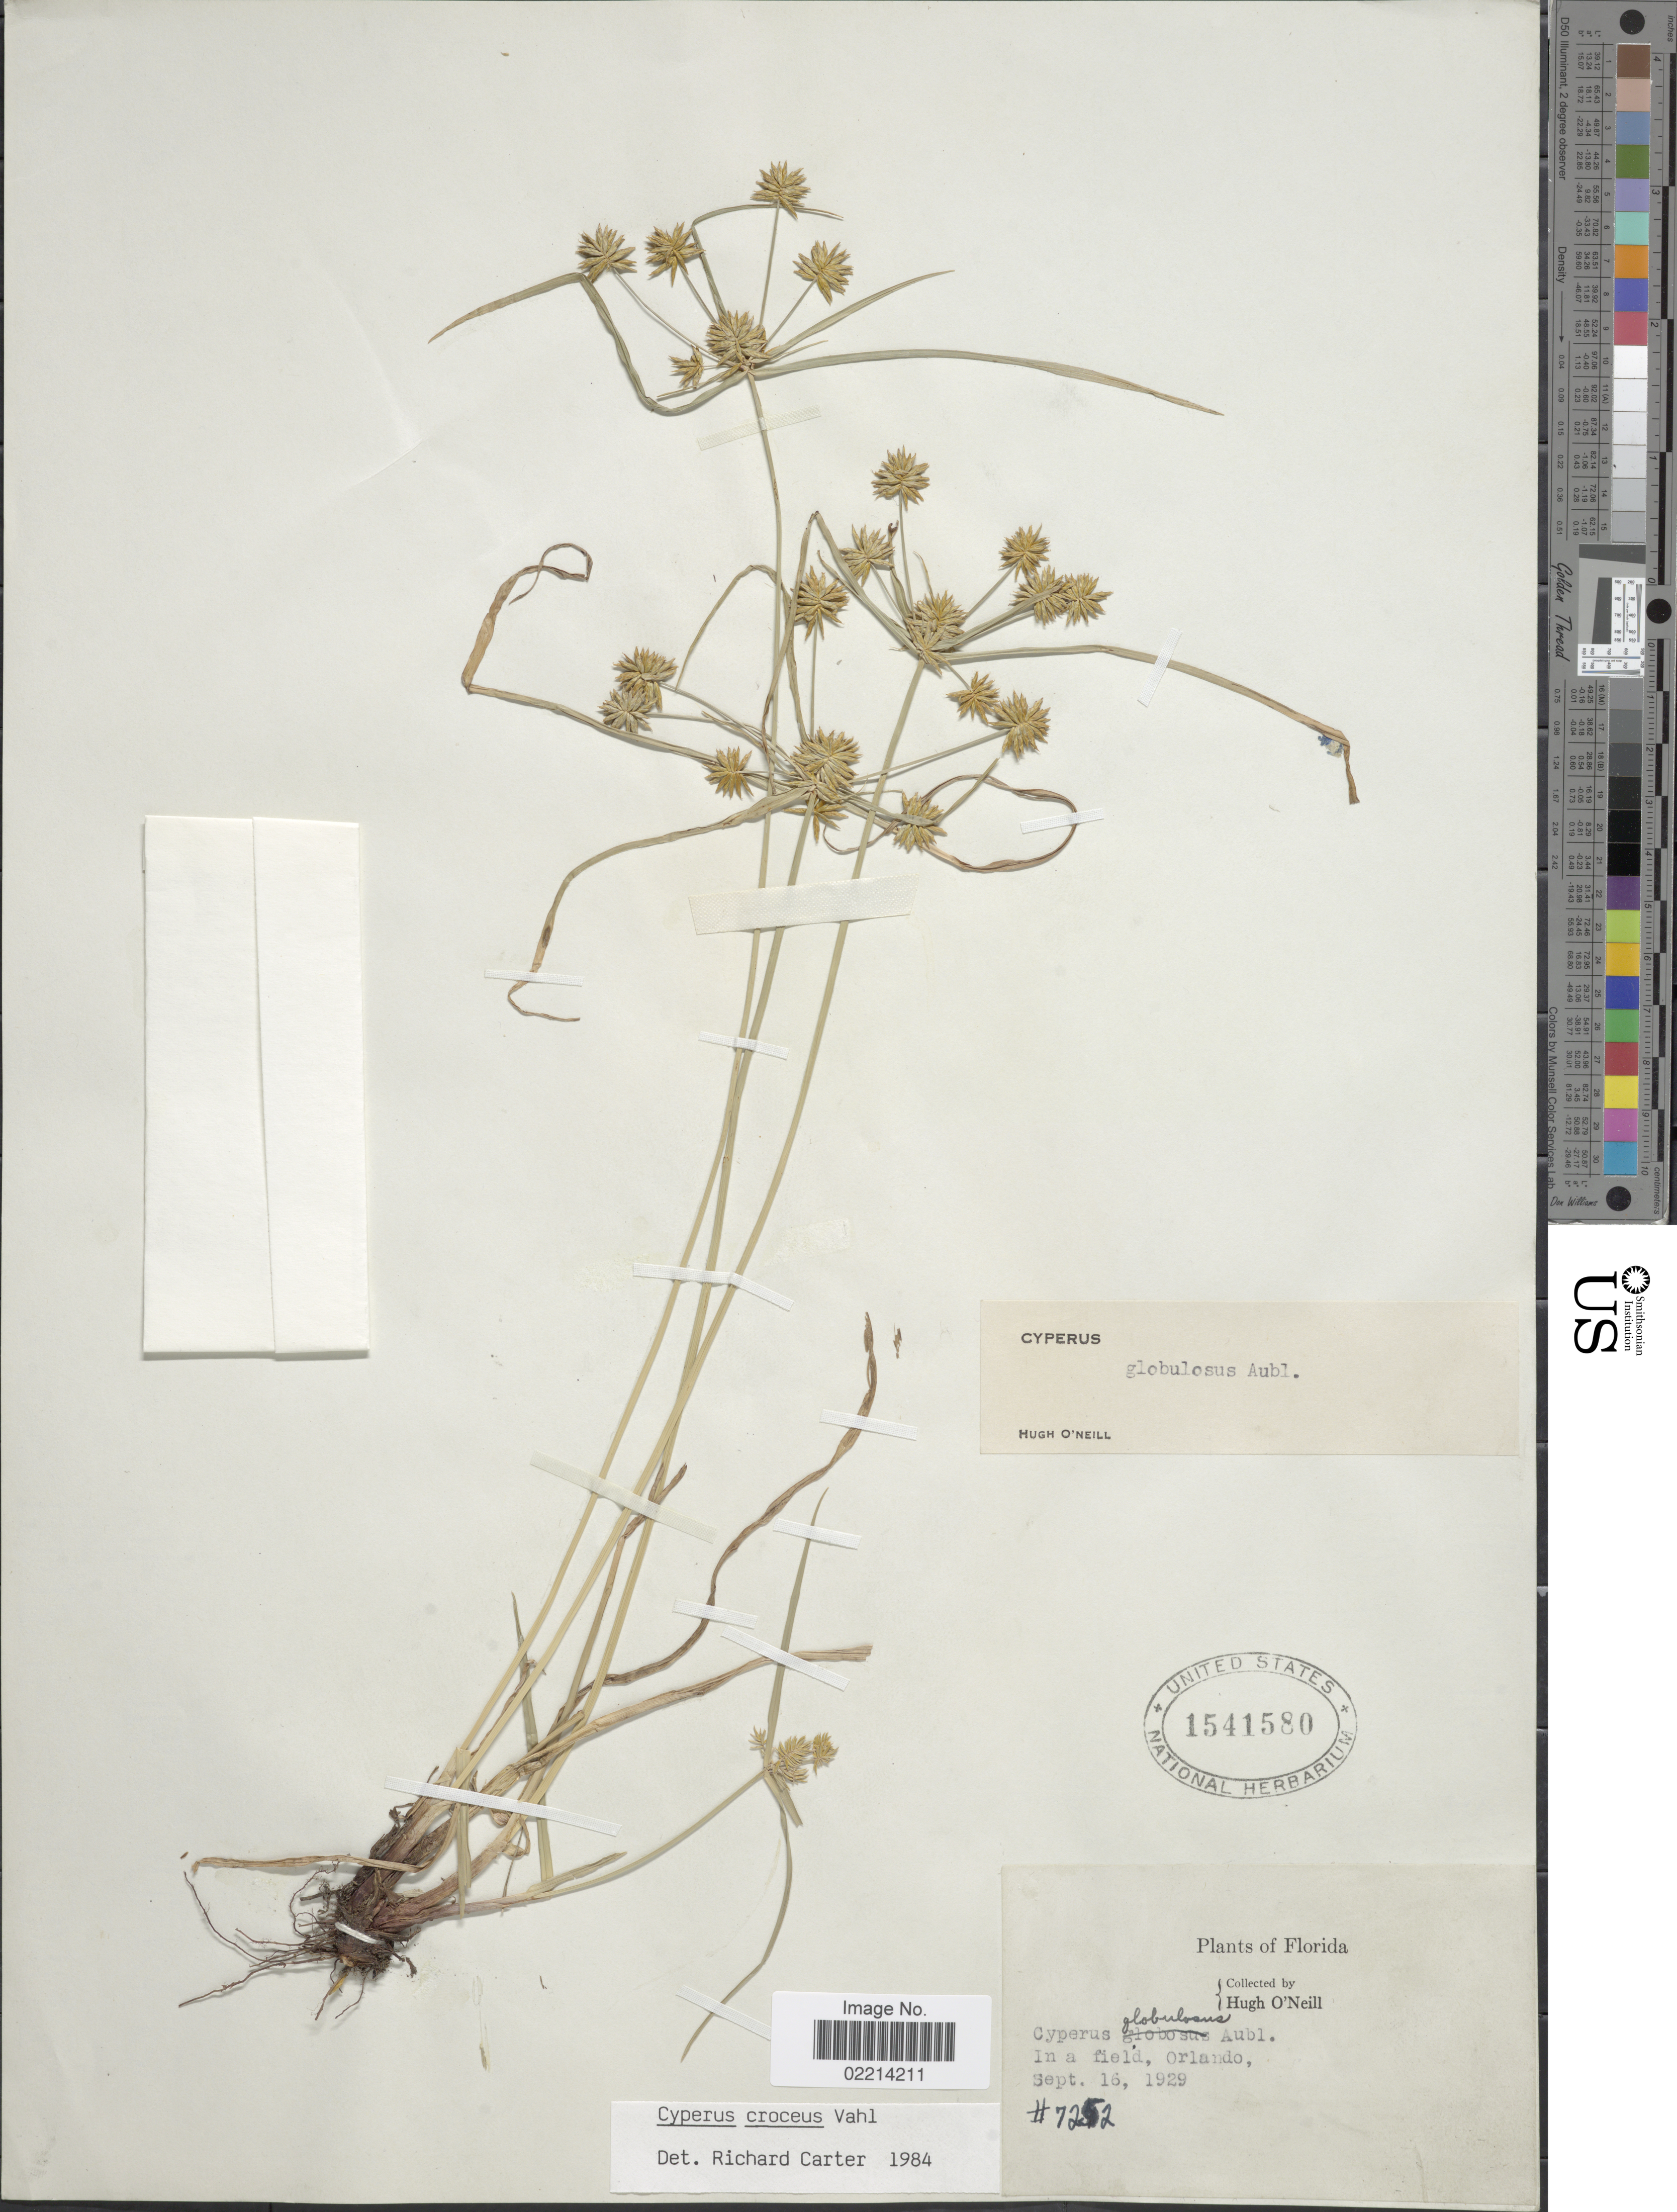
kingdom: Plantae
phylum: Tracheophyta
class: Liliopsida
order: Poales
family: Cyperaceae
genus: Cyperus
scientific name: Cyperus croceus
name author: Vahl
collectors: H. O'Neill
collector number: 7252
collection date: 1929-09-16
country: United States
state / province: Florida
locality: In a field, Orlando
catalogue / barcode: US 1541580